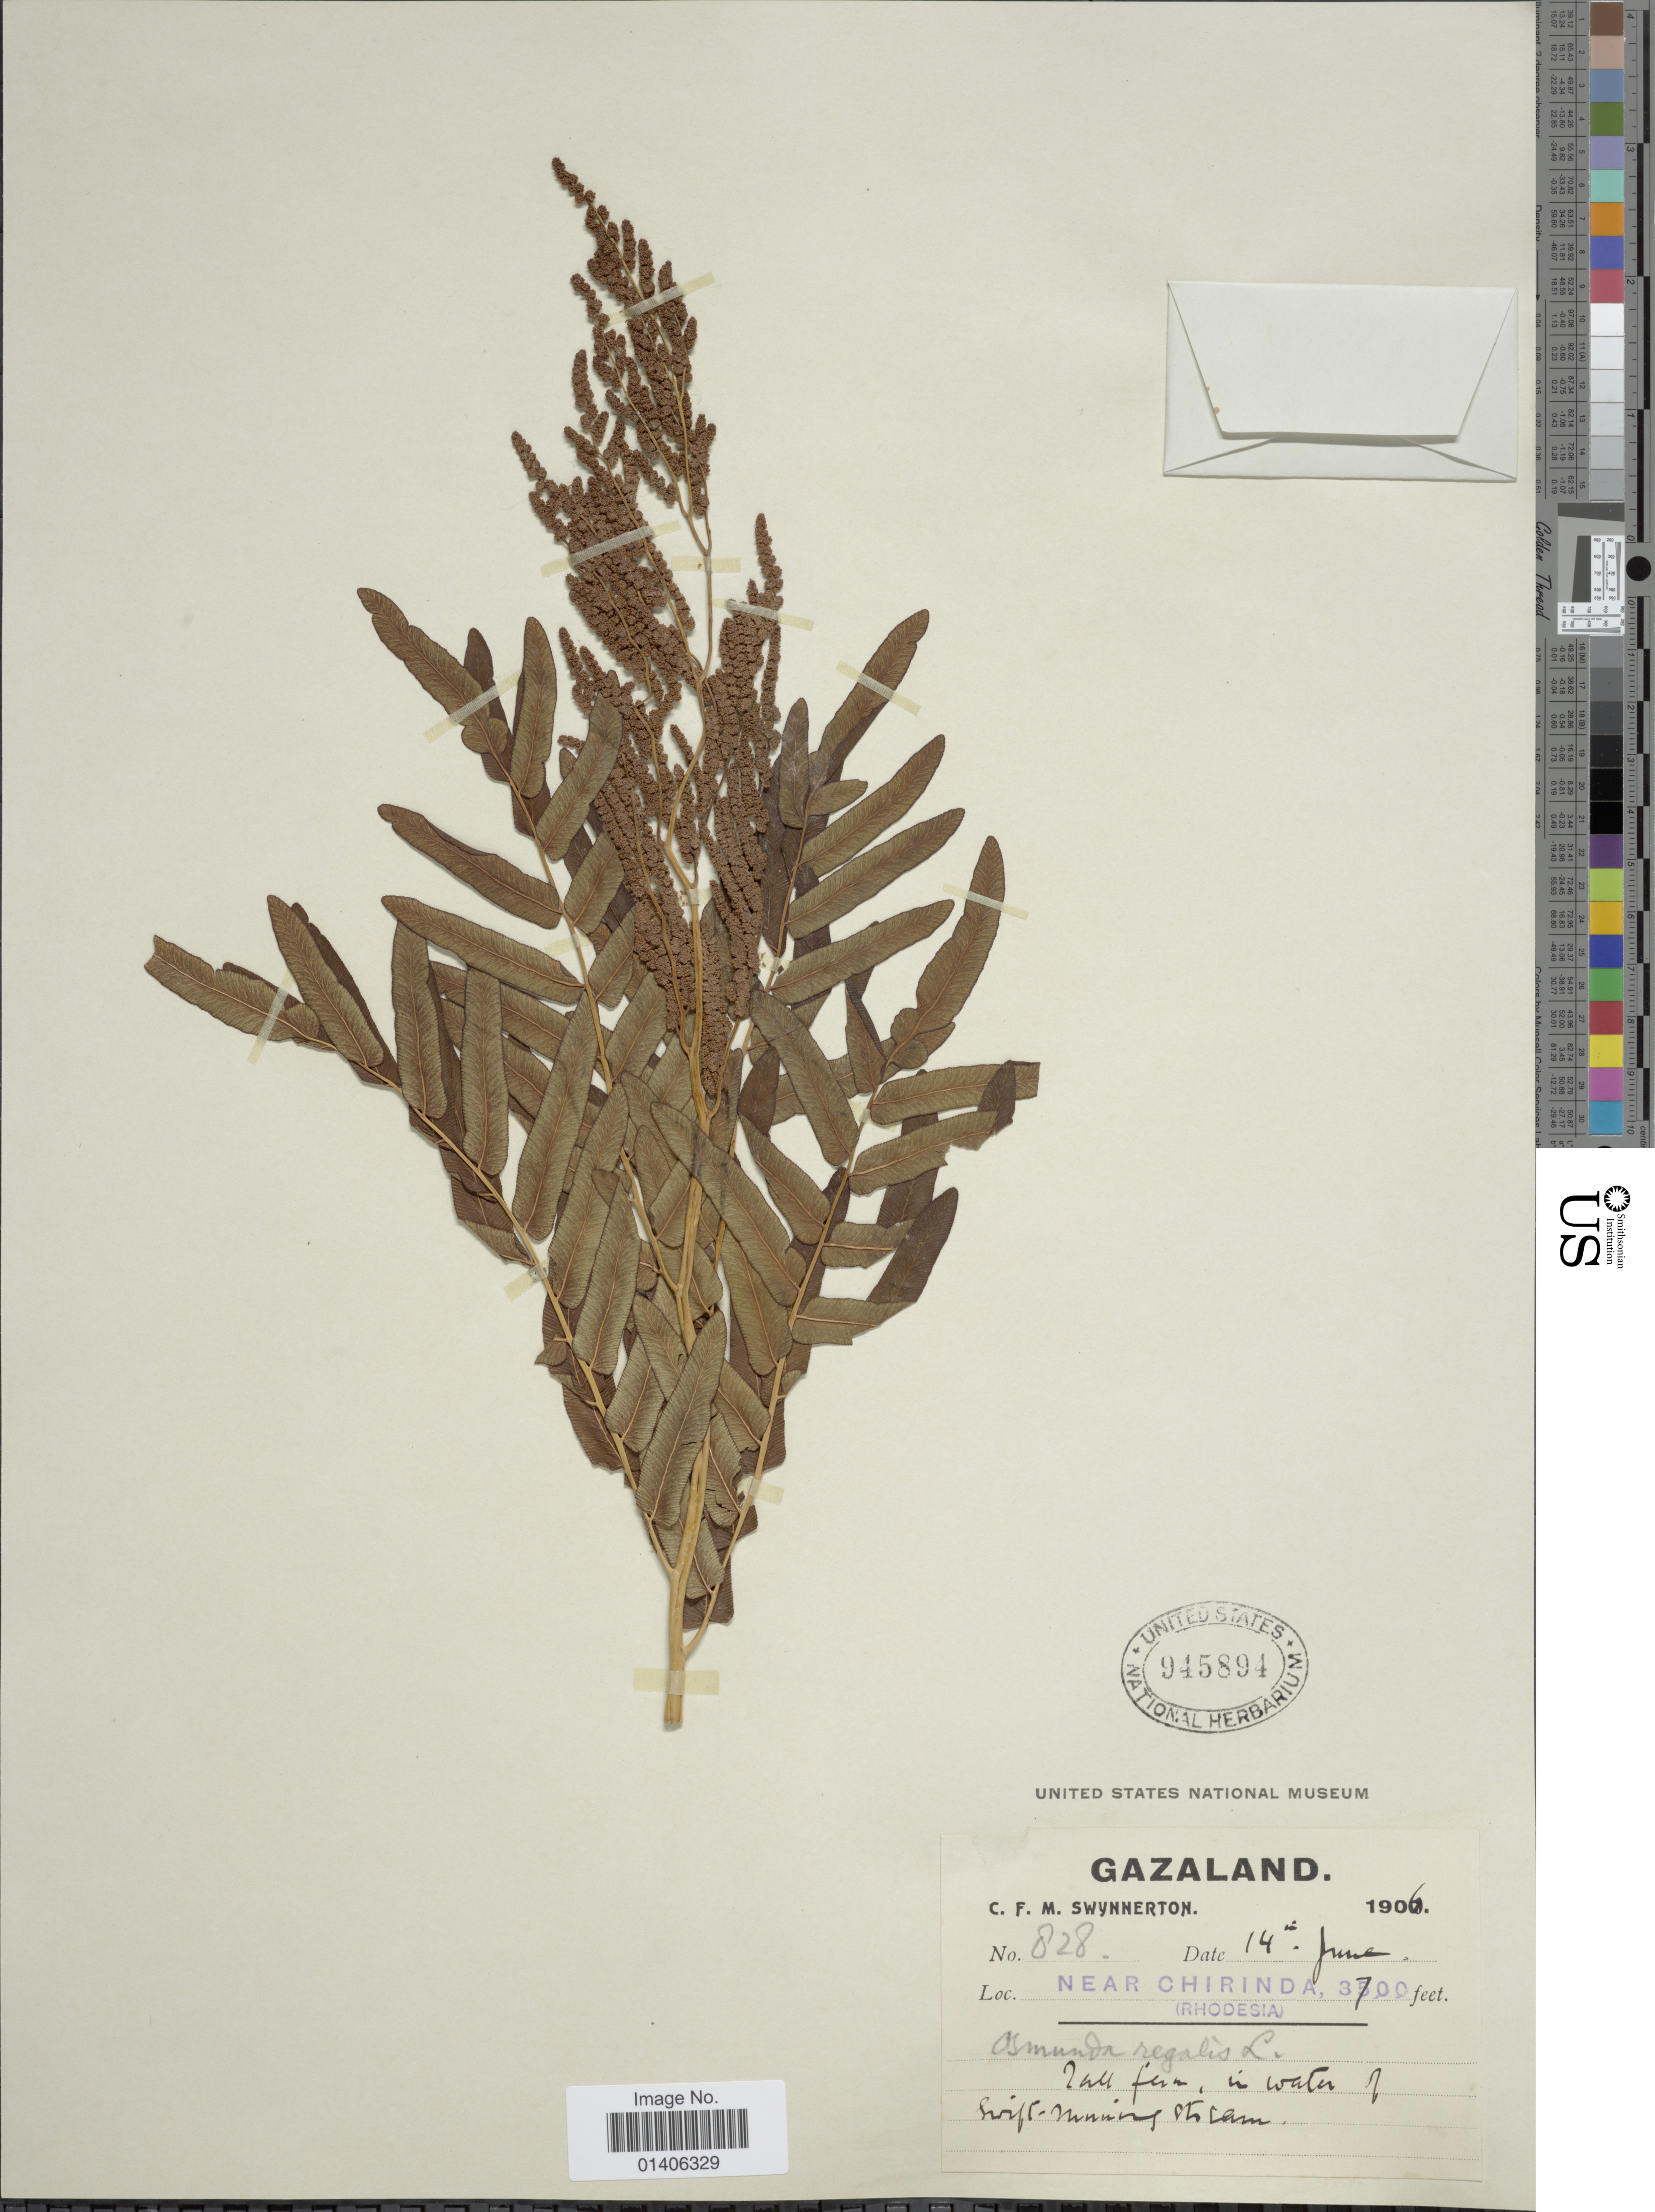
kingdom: Plantae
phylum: Tracheophyta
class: Polypodiopsida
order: Osmundales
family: Osmundaceae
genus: Osmunda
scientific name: Osmunda regalis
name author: L.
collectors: C. Swynnerton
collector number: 828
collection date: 1906-06-14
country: Zimbabwe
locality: Gazaland, near Chirinda, (Rhodesia)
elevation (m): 1128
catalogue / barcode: US 945894